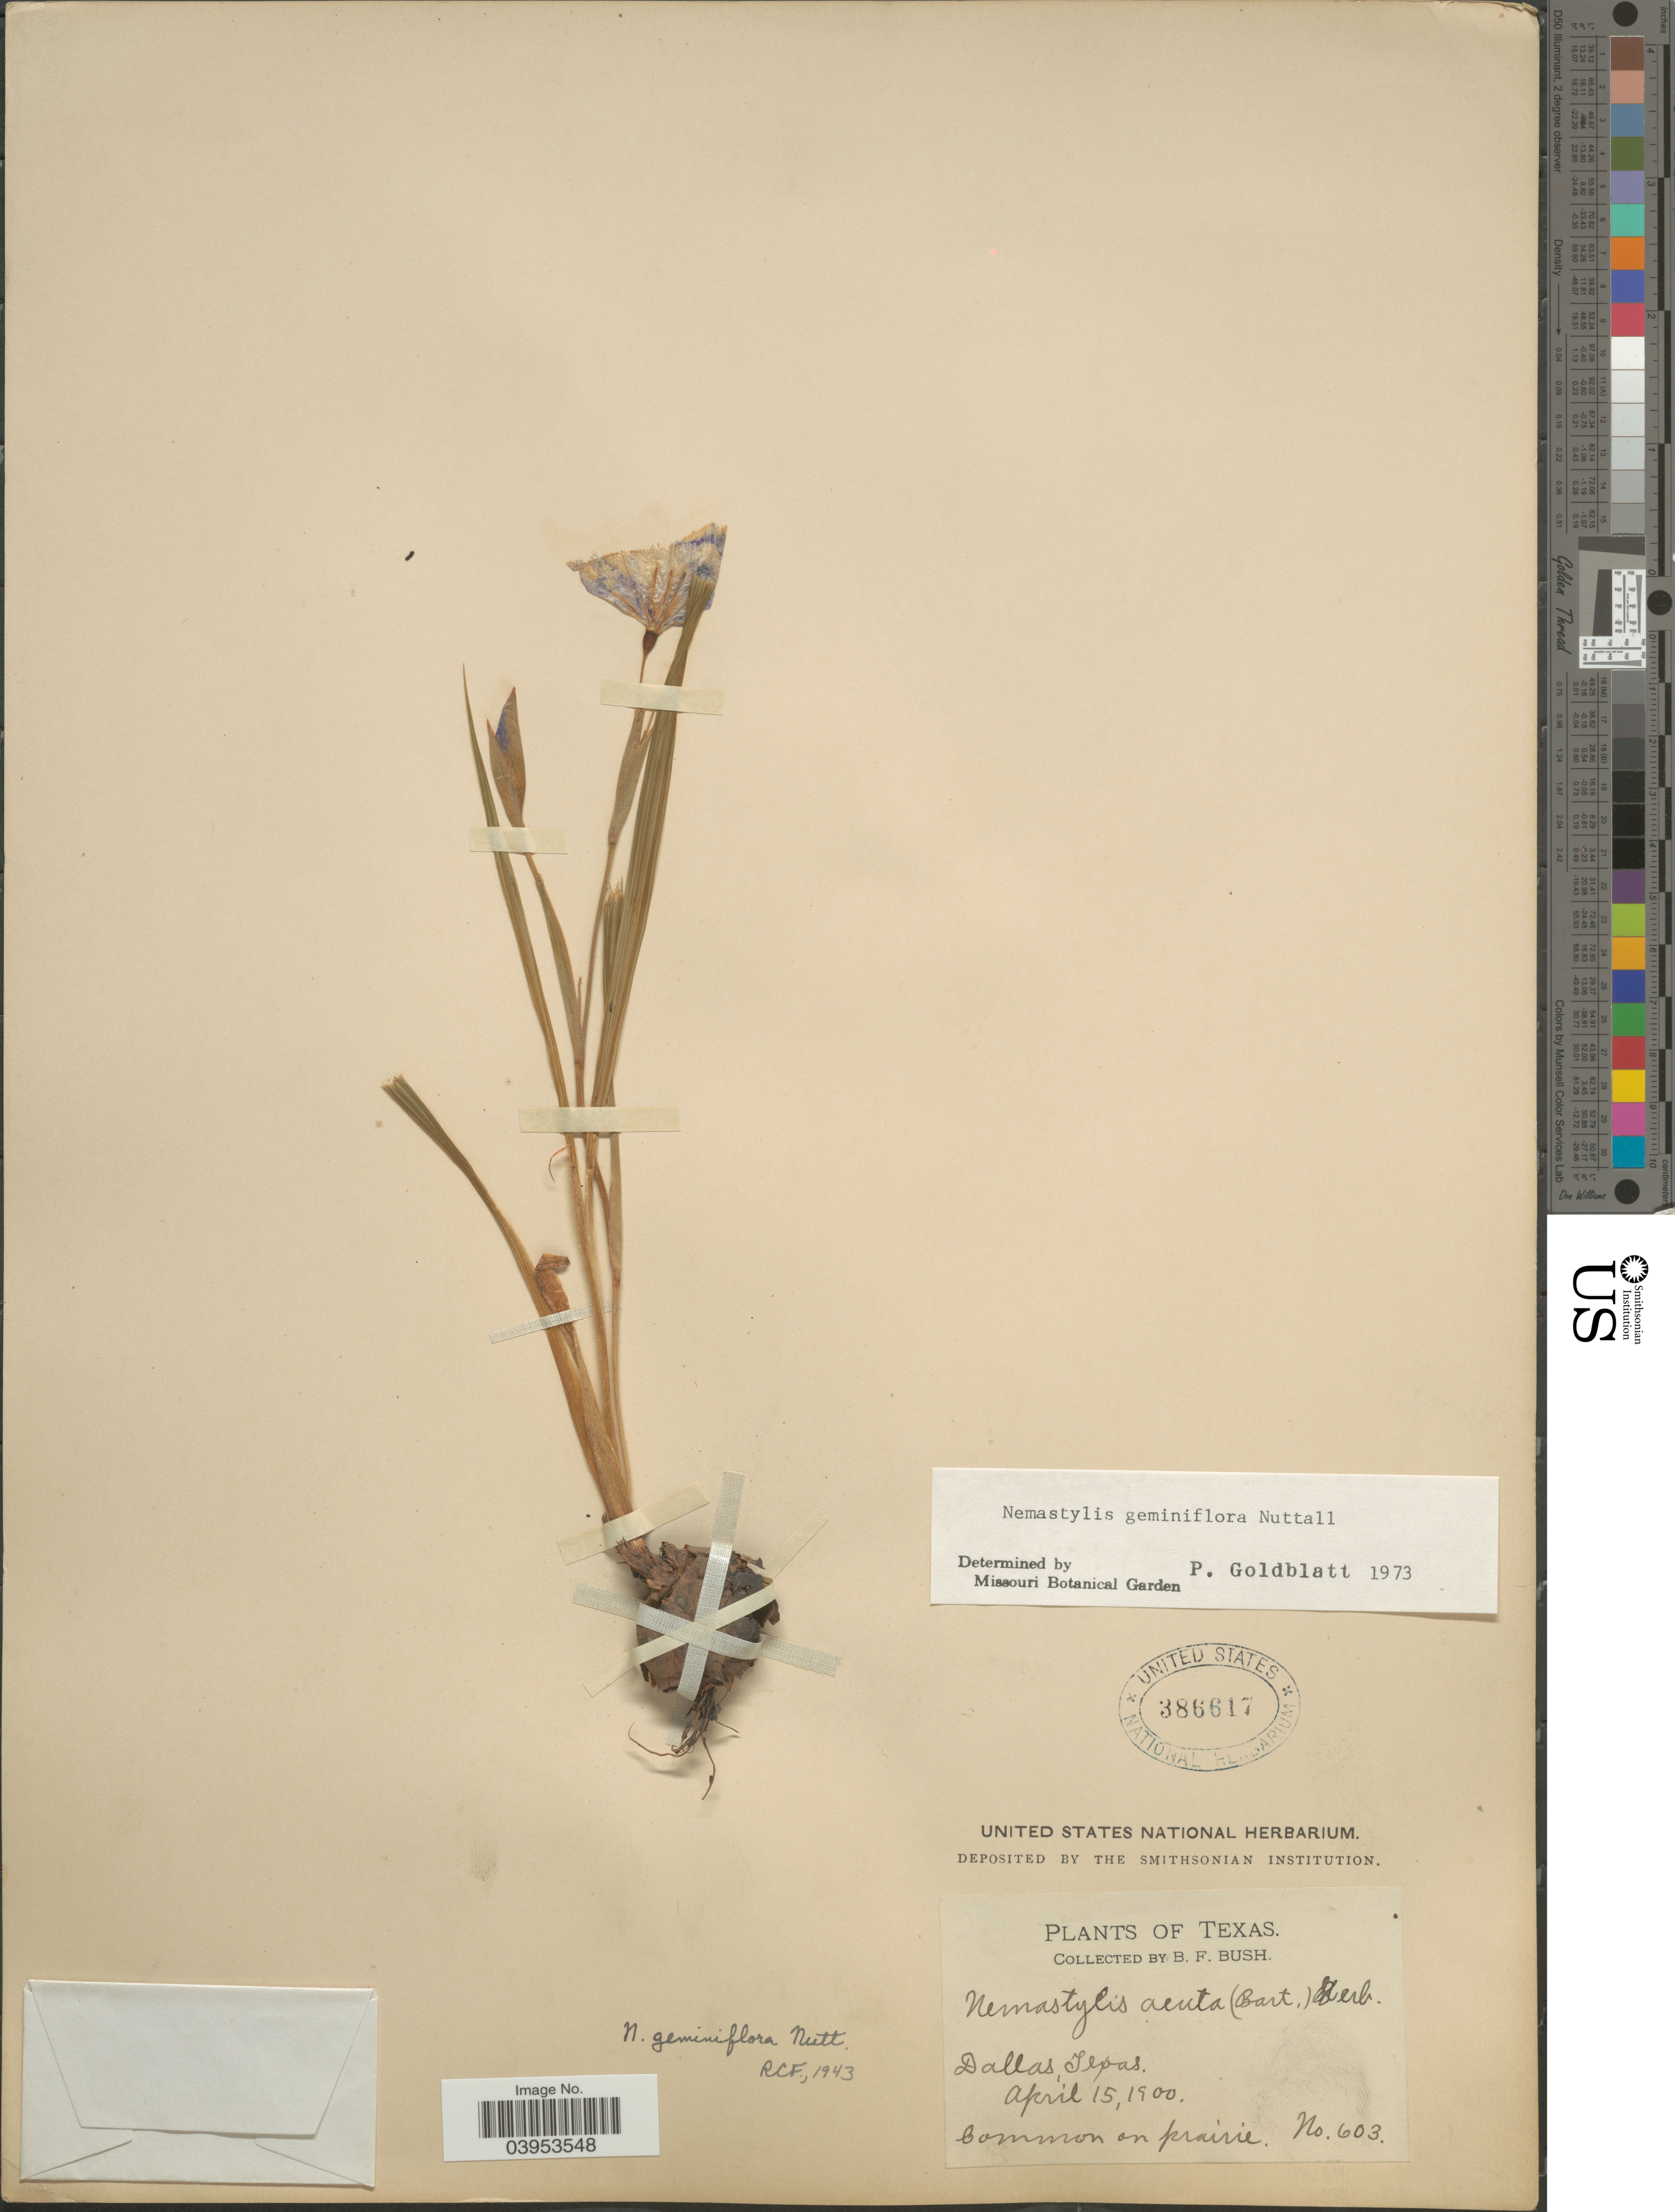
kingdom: Plantae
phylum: Tracheophyta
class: Liliopsida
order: Asparagales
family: Iridaceae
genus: Nemastylis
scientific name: Nemastylis geminiflora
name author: Nutt.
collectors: B. F. Bush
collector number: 603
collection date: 1900-04-15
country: United States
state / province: Texas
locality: Dallas.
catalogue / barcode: US 386617